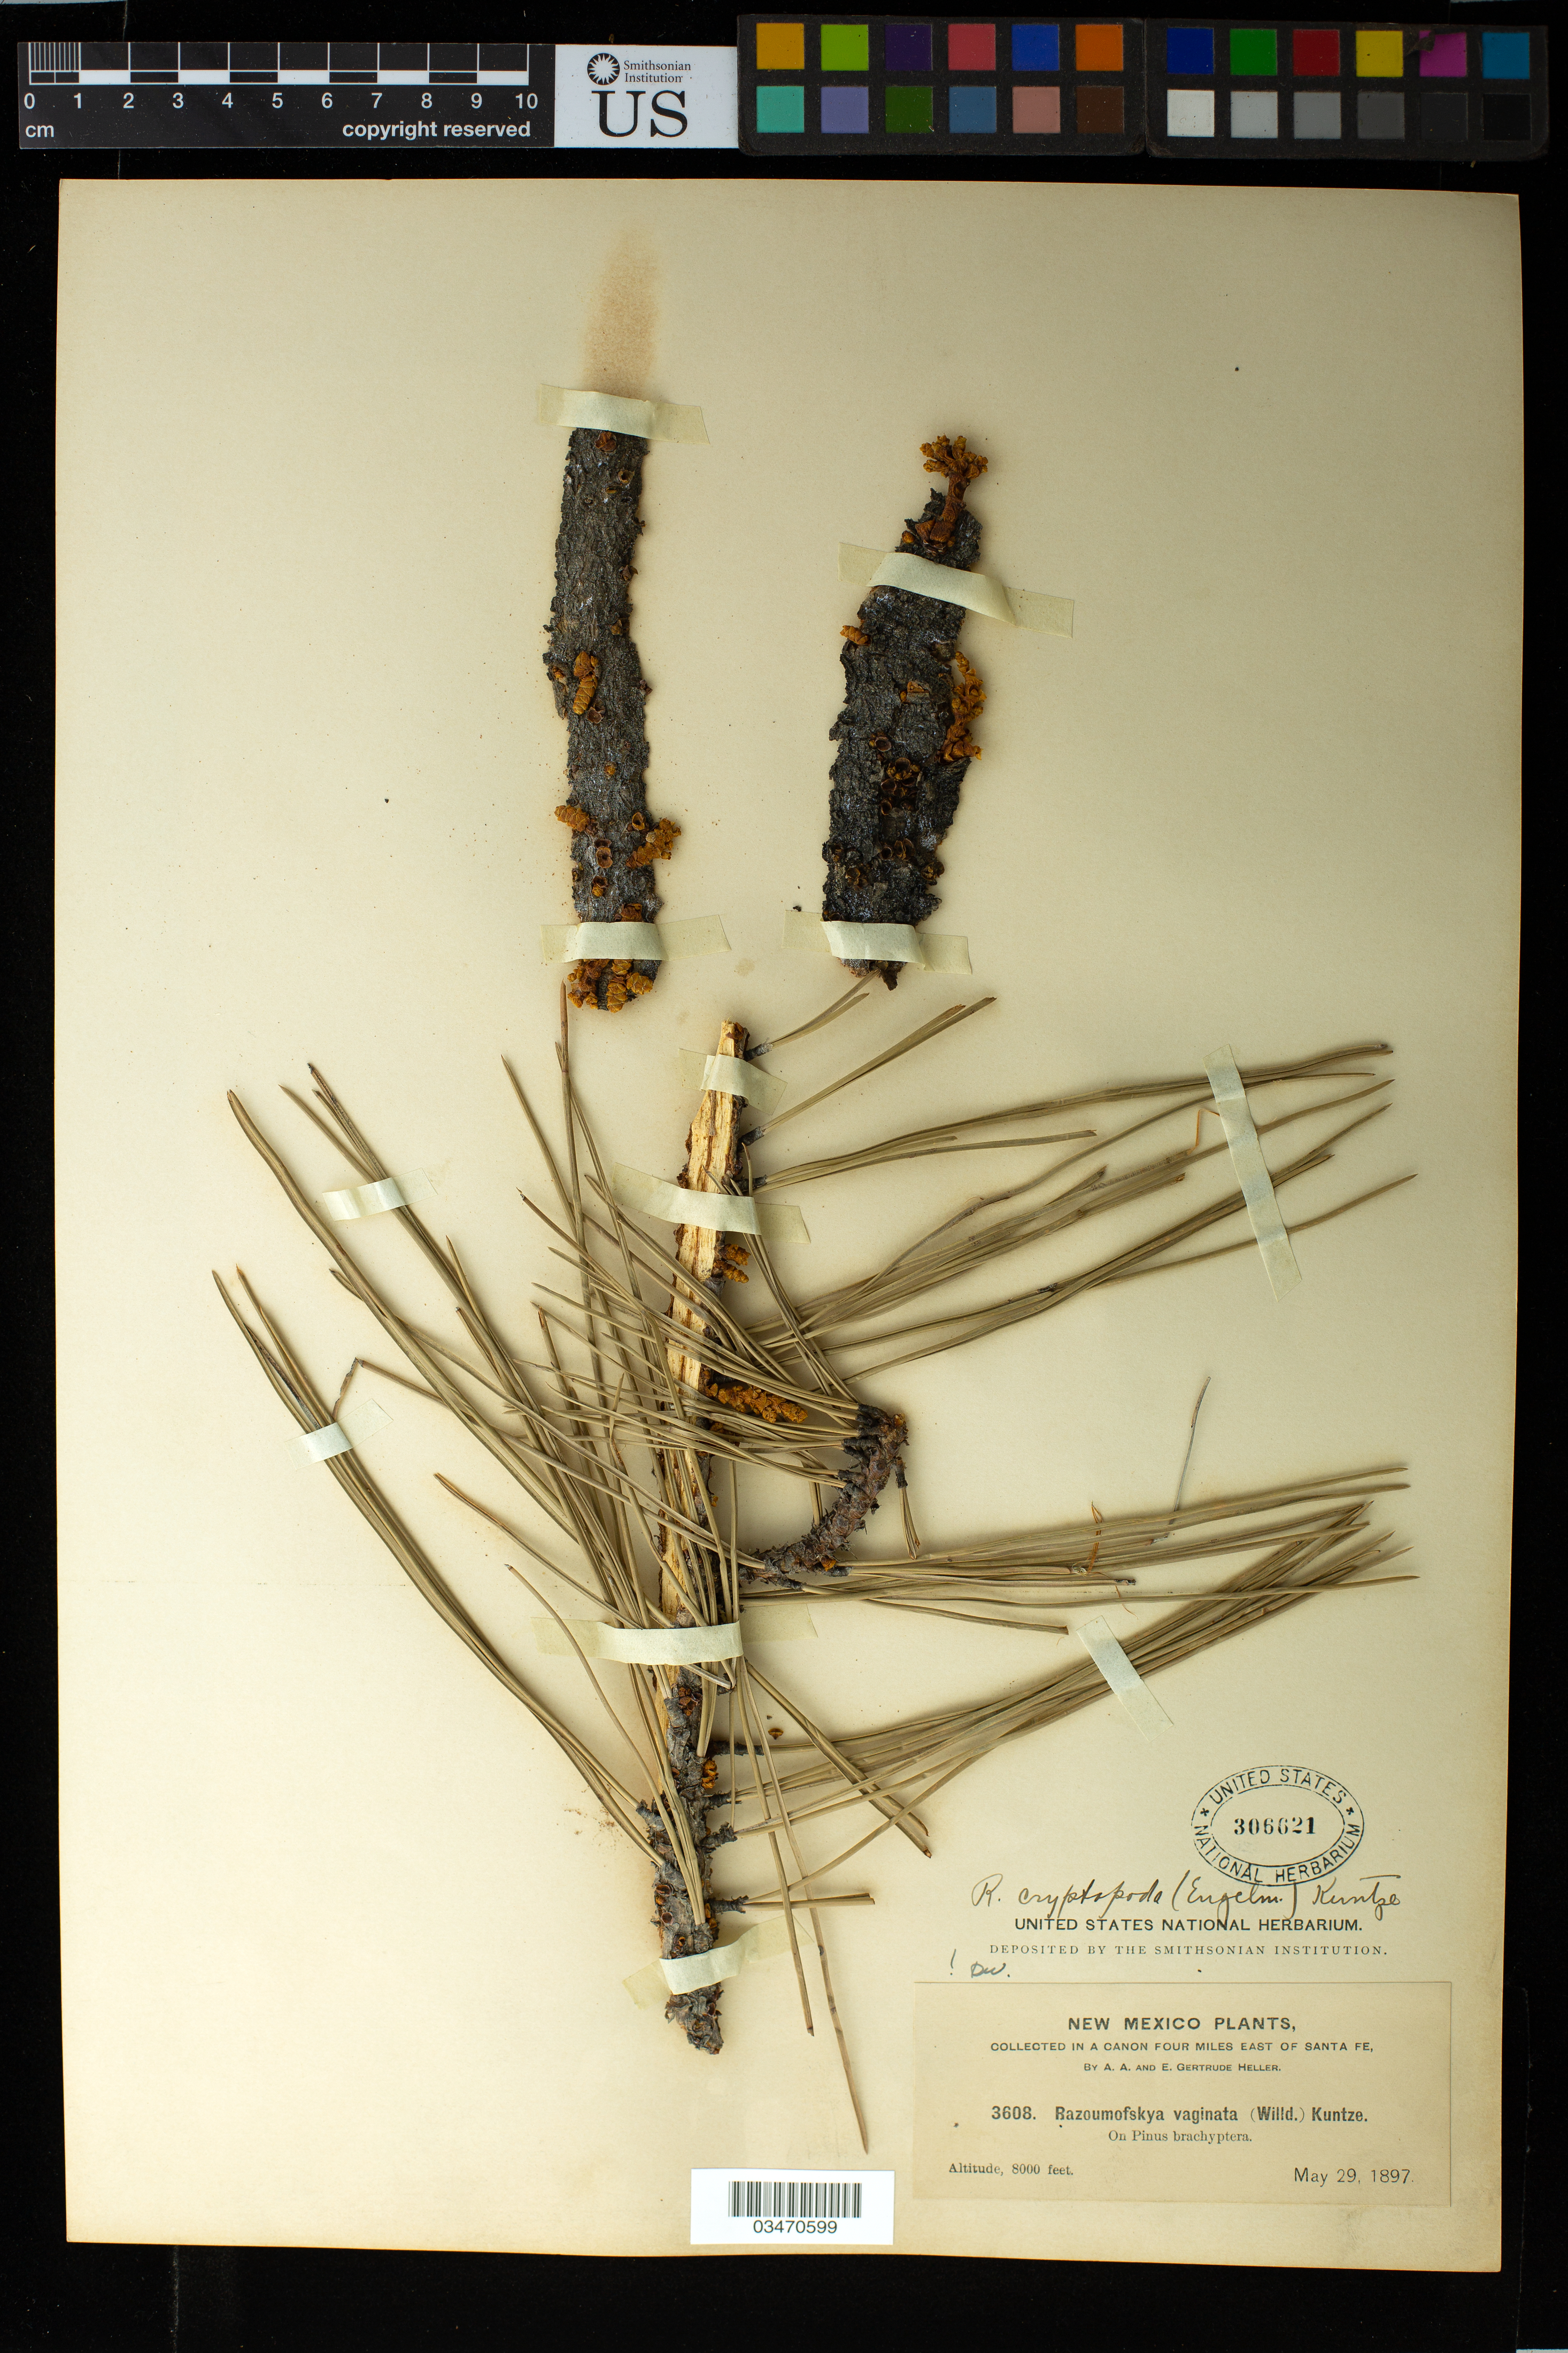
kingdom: Plantae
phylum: Tracheophyta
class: Magnoliopsida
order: Santalales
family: Viscaceae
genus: Arceuthobium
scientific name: Arceuthobium vaginatum f. cryptopodum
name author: (Engelm.) L.S. Gill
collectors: A. A. Heller & E. G. Heller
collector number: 3608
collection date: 1897-05-29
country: United States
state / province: New Mexico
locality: Four miles east of Santa Fe, in a canyon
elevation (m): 2438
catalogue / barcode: US 306621